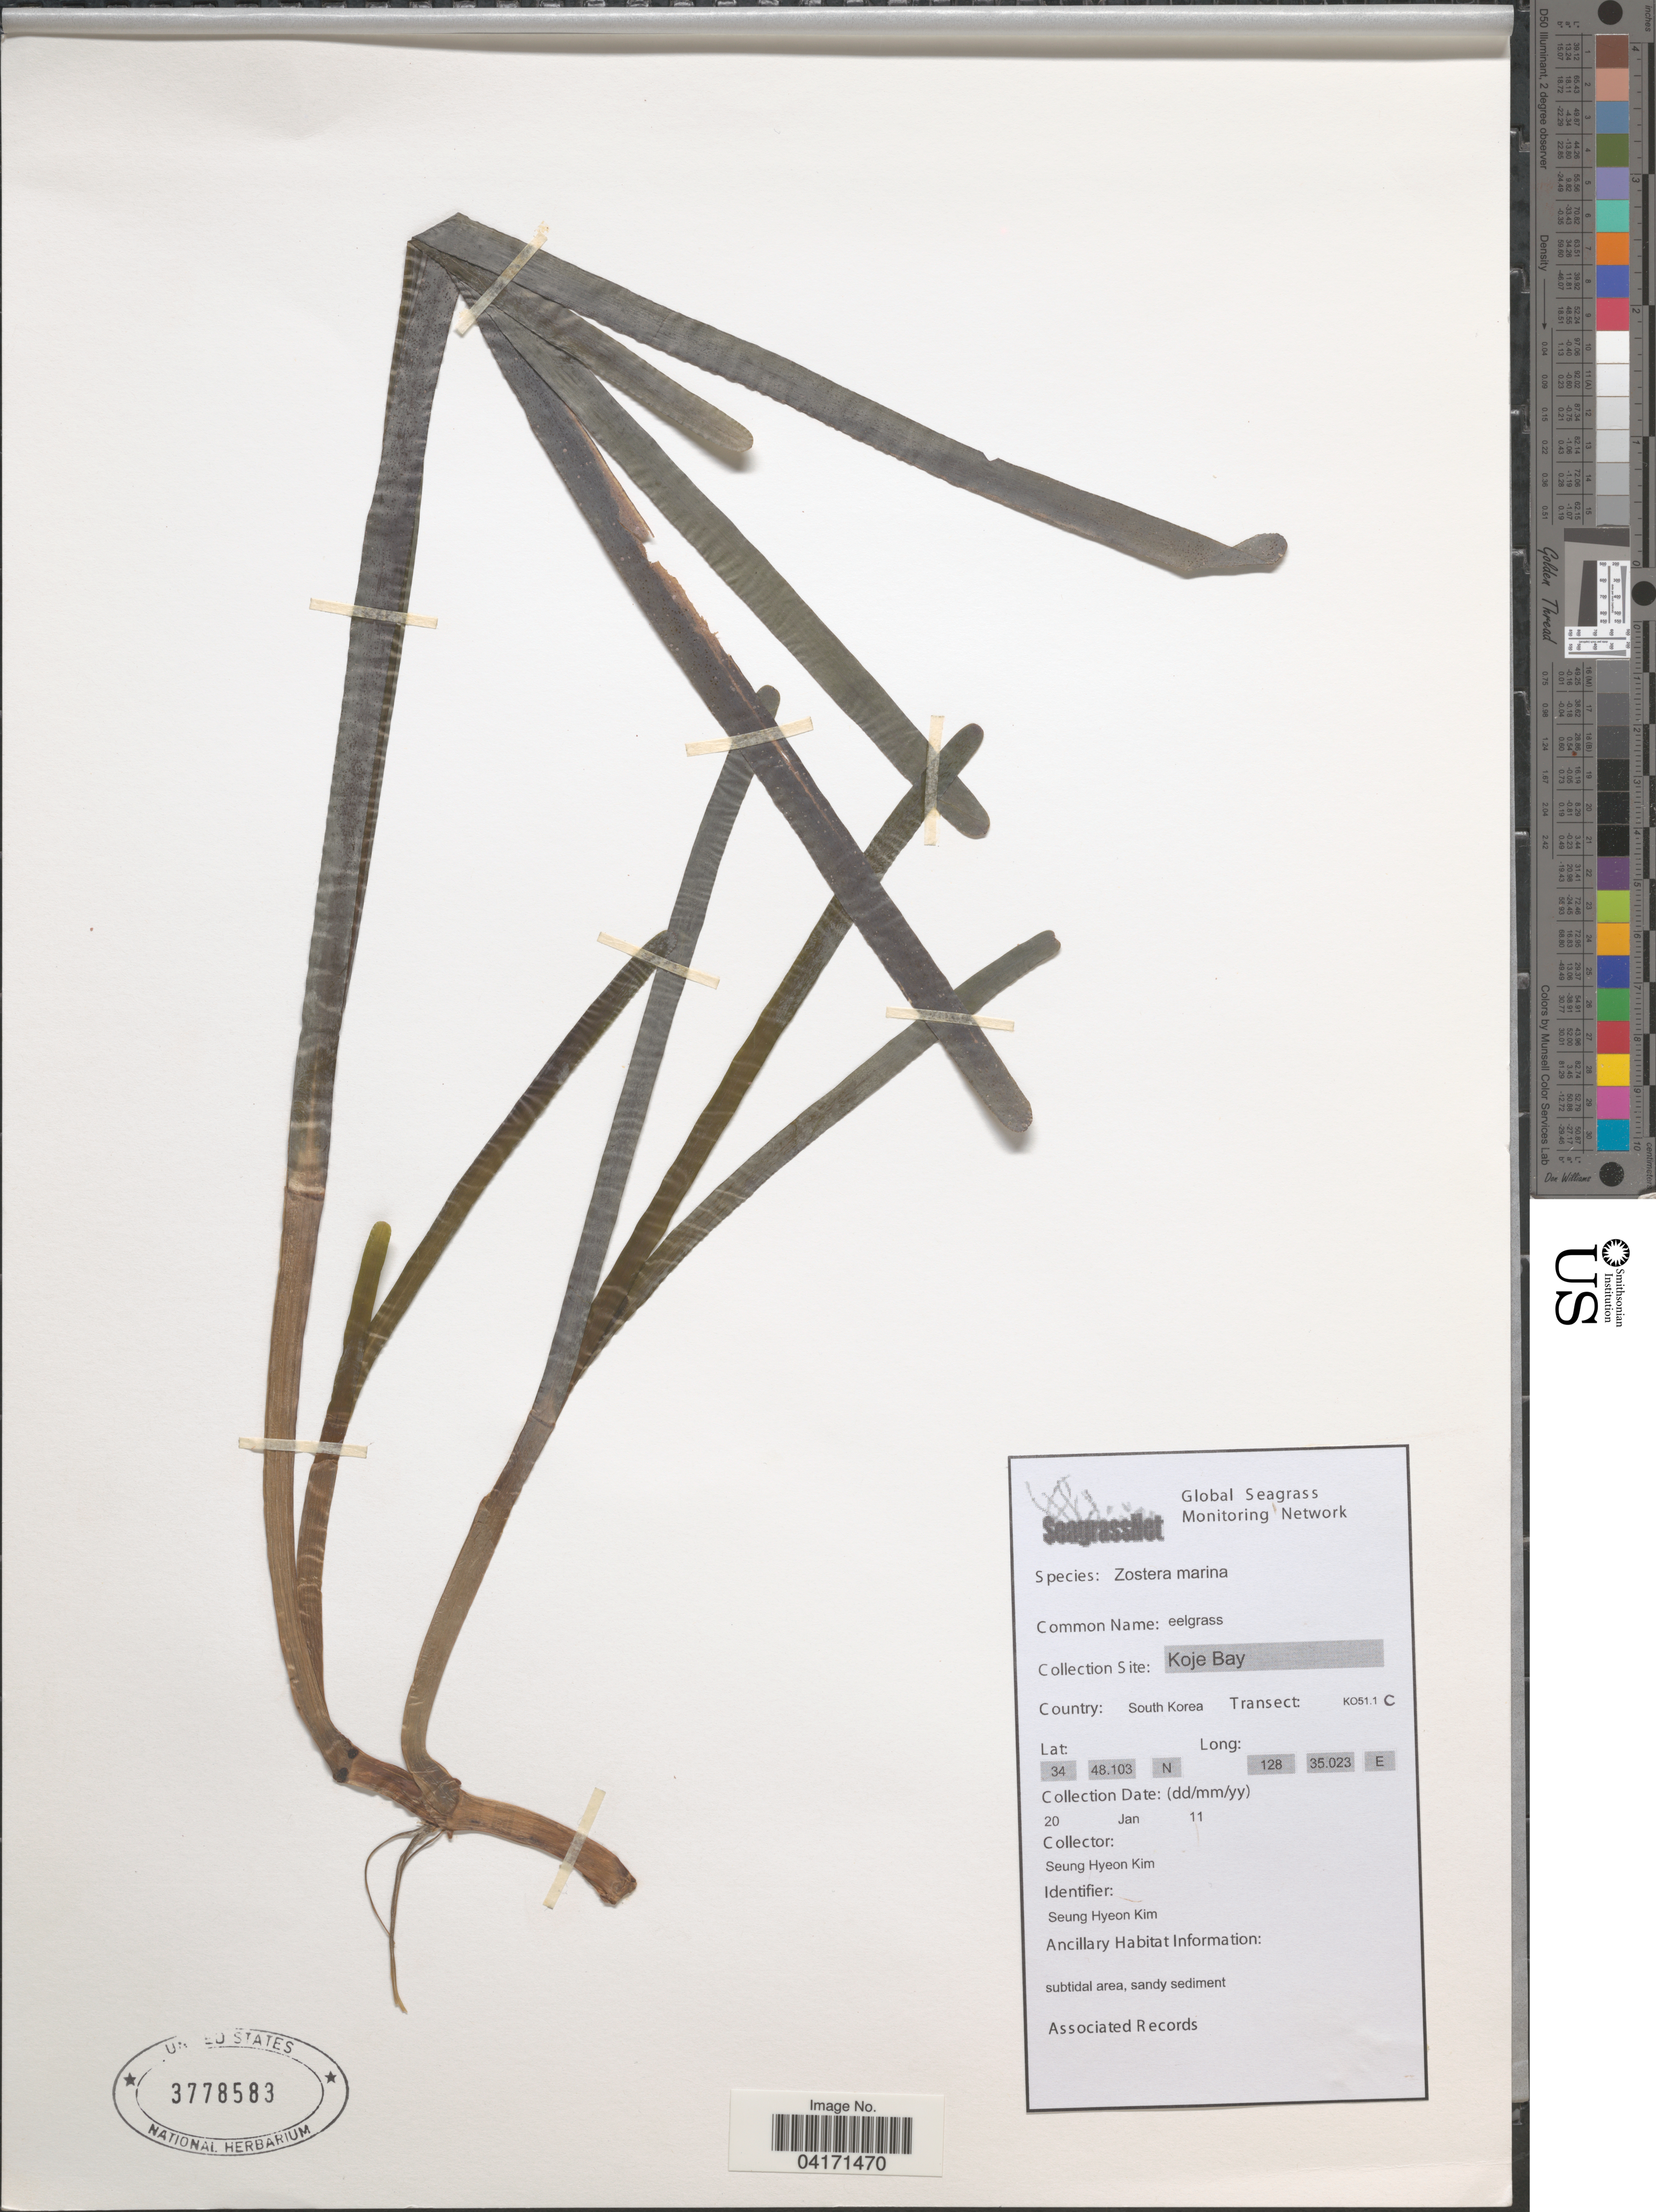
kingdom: Plantae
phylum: Tracheophyta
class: Liliopsida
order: Alismatales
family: Zosteraceae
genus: Zostera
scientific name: Zostera marina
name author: L.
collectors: S. Kim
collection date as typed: Transcribed d/m/y: 20/1/11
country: South Korea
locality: Koje Bay. Transect: KO51.1 C.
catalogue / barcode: US 3778583